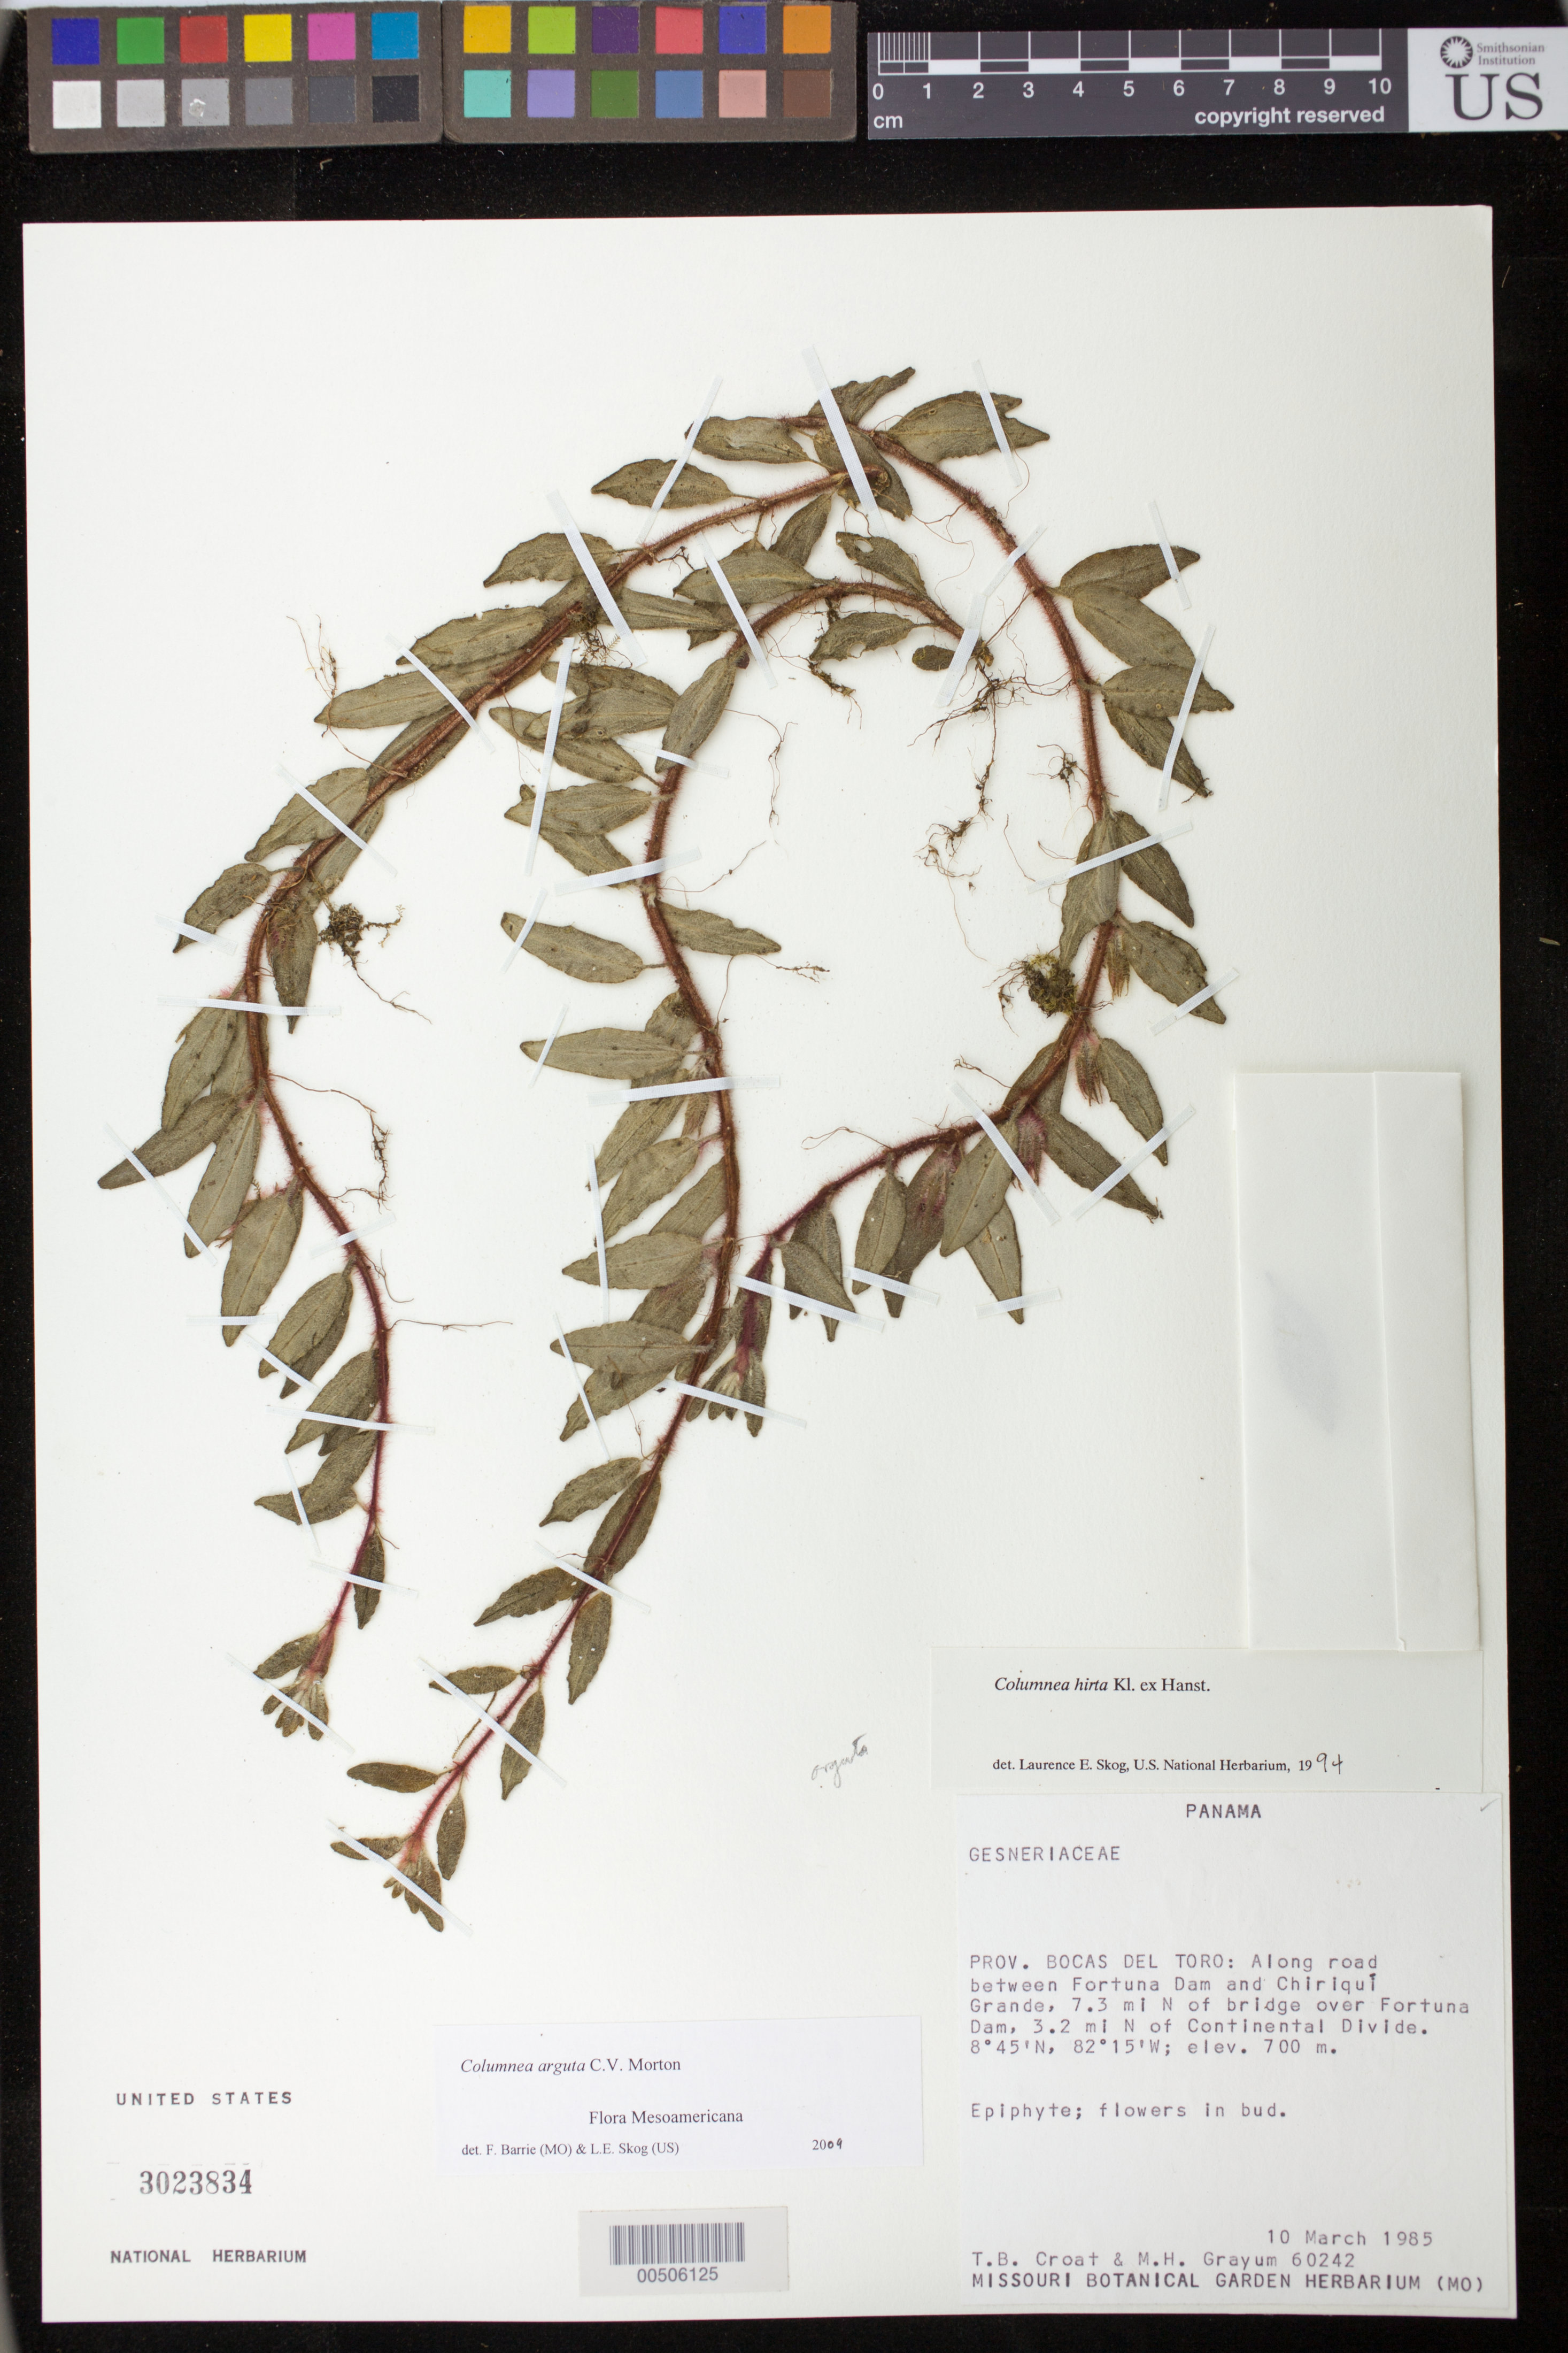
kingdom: Plantae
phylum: Tracheophyta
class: Magnoliopsida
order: Lamiales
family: Gesneriaceae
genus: Columnea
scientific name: Columnea hirta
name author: Klotzsch & Hanst.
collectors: T. B. Croat & M. H. Grayum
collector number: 60242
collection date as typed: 10 Mar 1985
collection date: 1985-03-10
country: Panama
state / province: Bocas del Toro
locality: Between Fortuna Dam and Chiriqui Grande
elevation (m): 700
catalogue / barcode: US 3023834